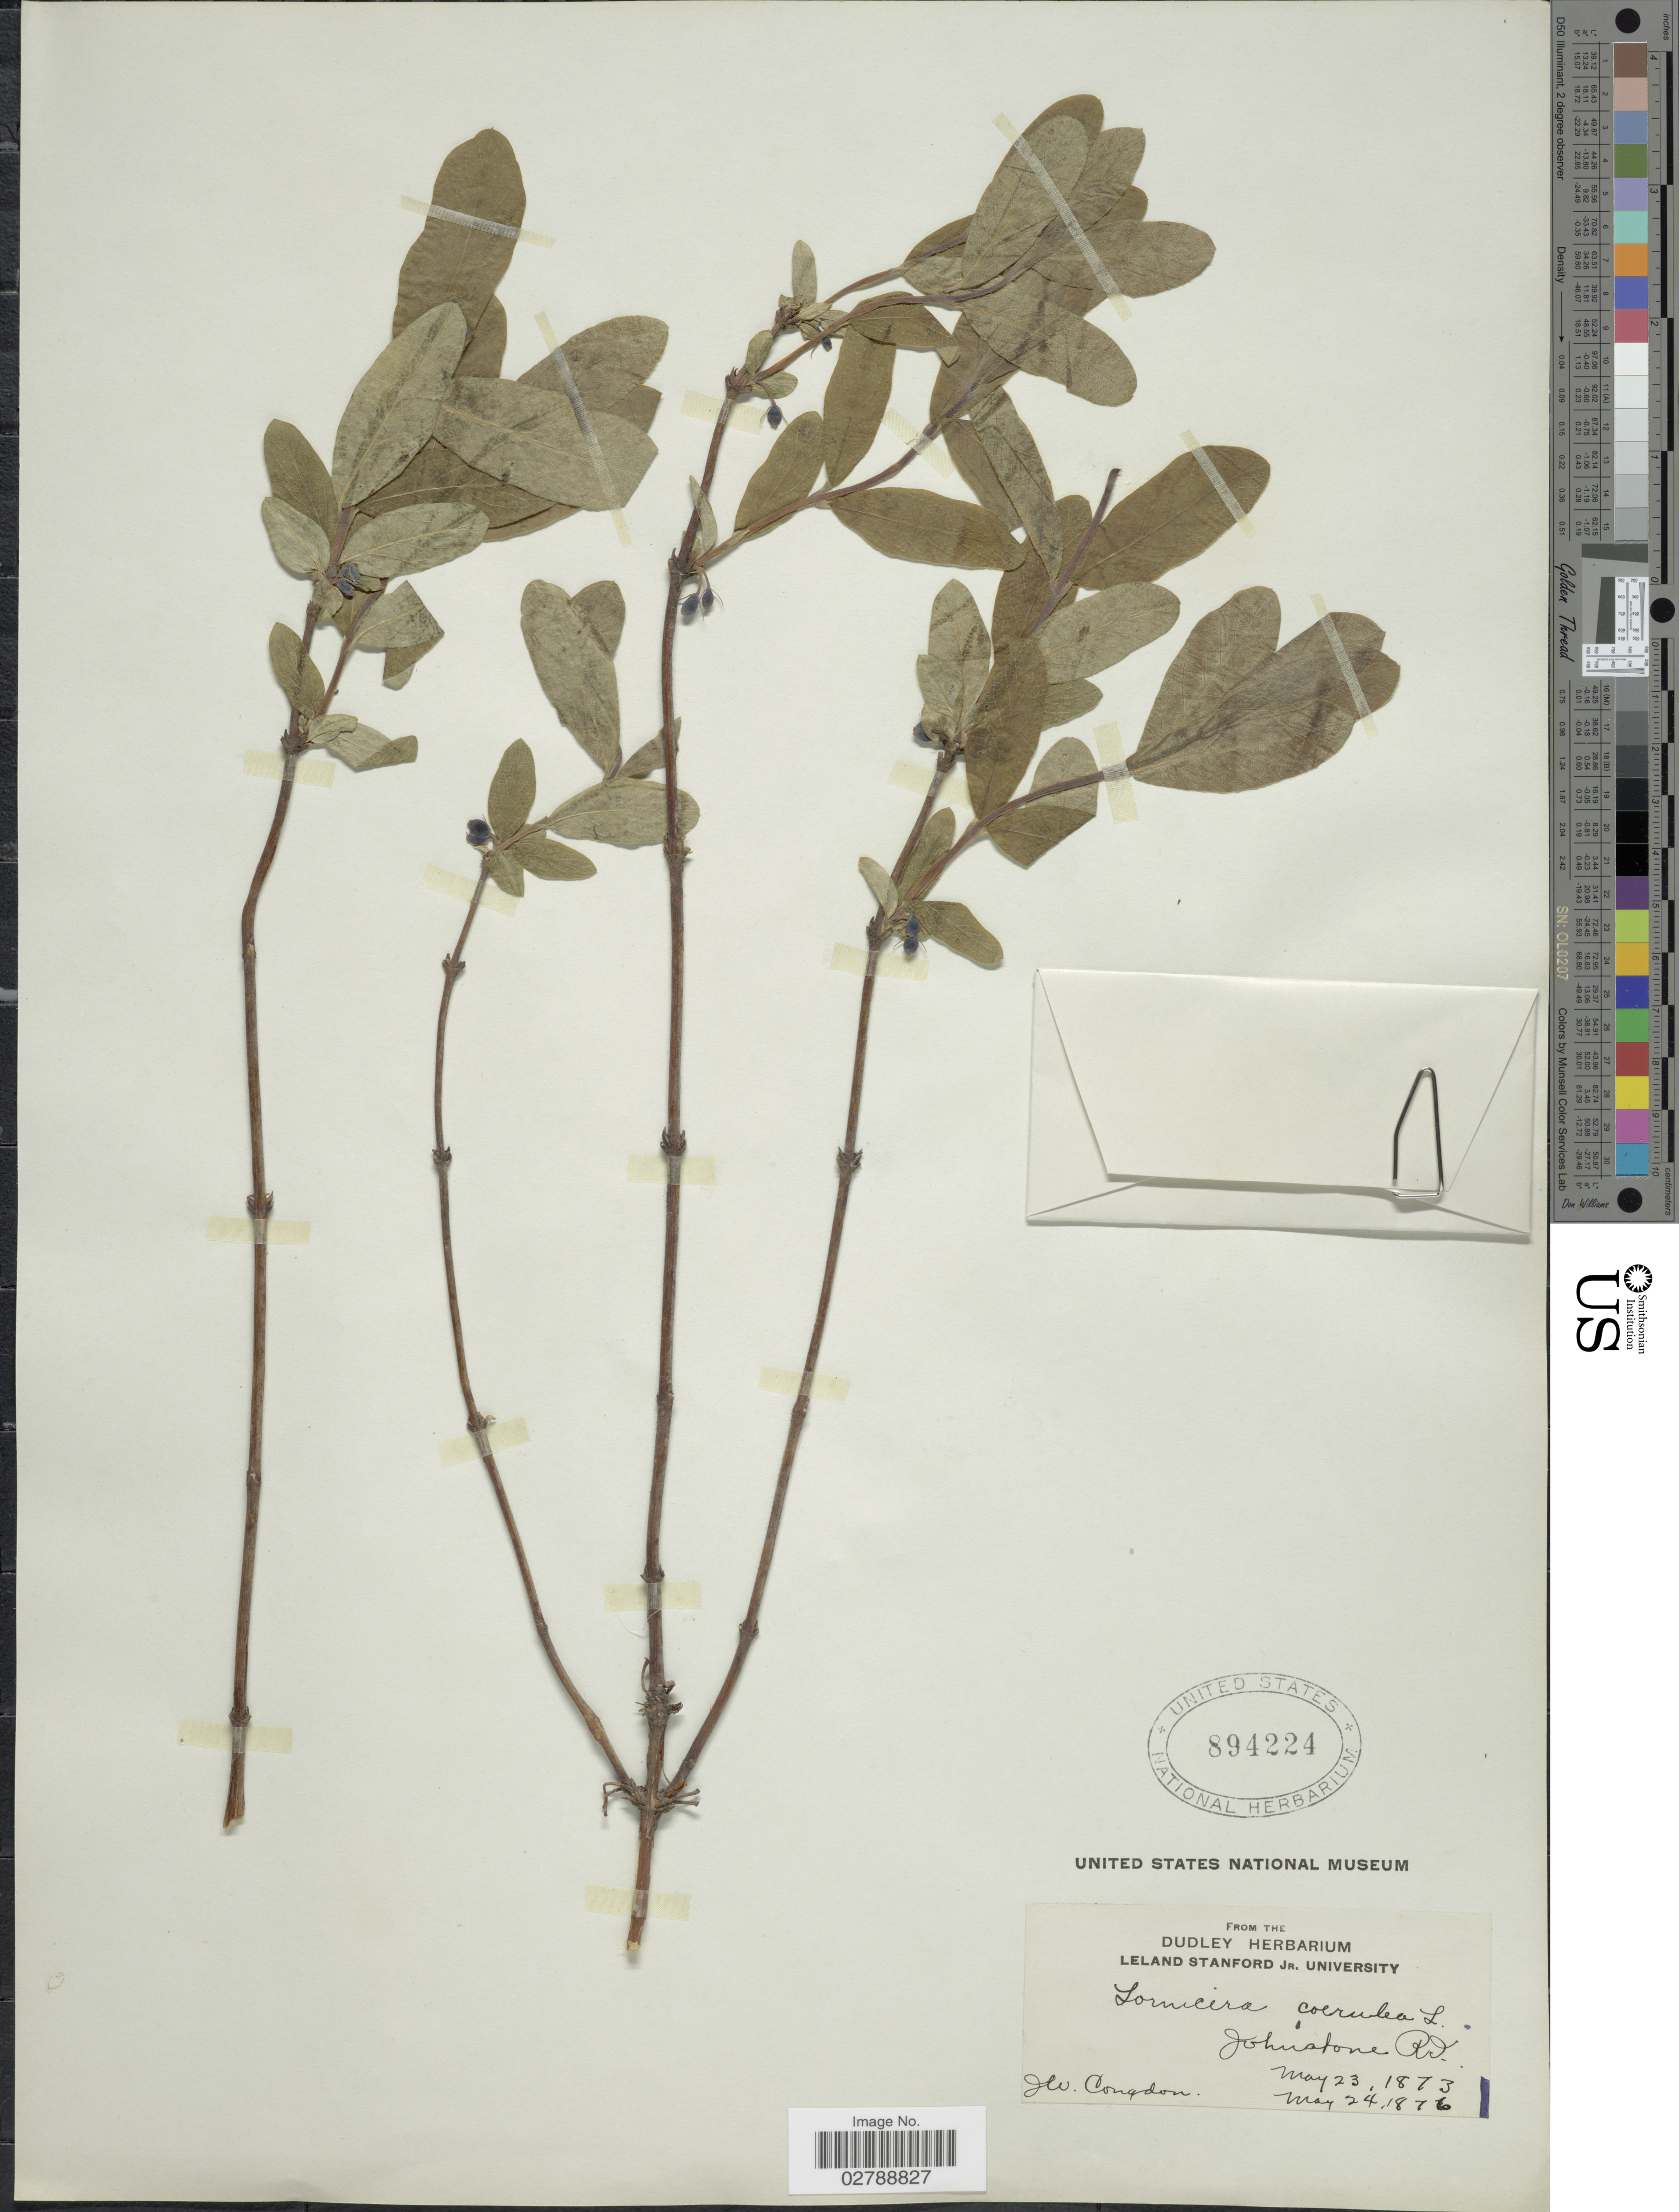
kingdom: Plantae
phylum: Tracheophyta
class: Magnoliopsida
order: Dipsacales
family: Caprifoliaceae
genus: Lonicera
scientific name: Lonicera caerulea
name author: L.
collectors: J. W. Congdon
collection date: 1873-05-23/1876-05-24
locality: Johnstone Rd.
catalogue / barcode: US 894224